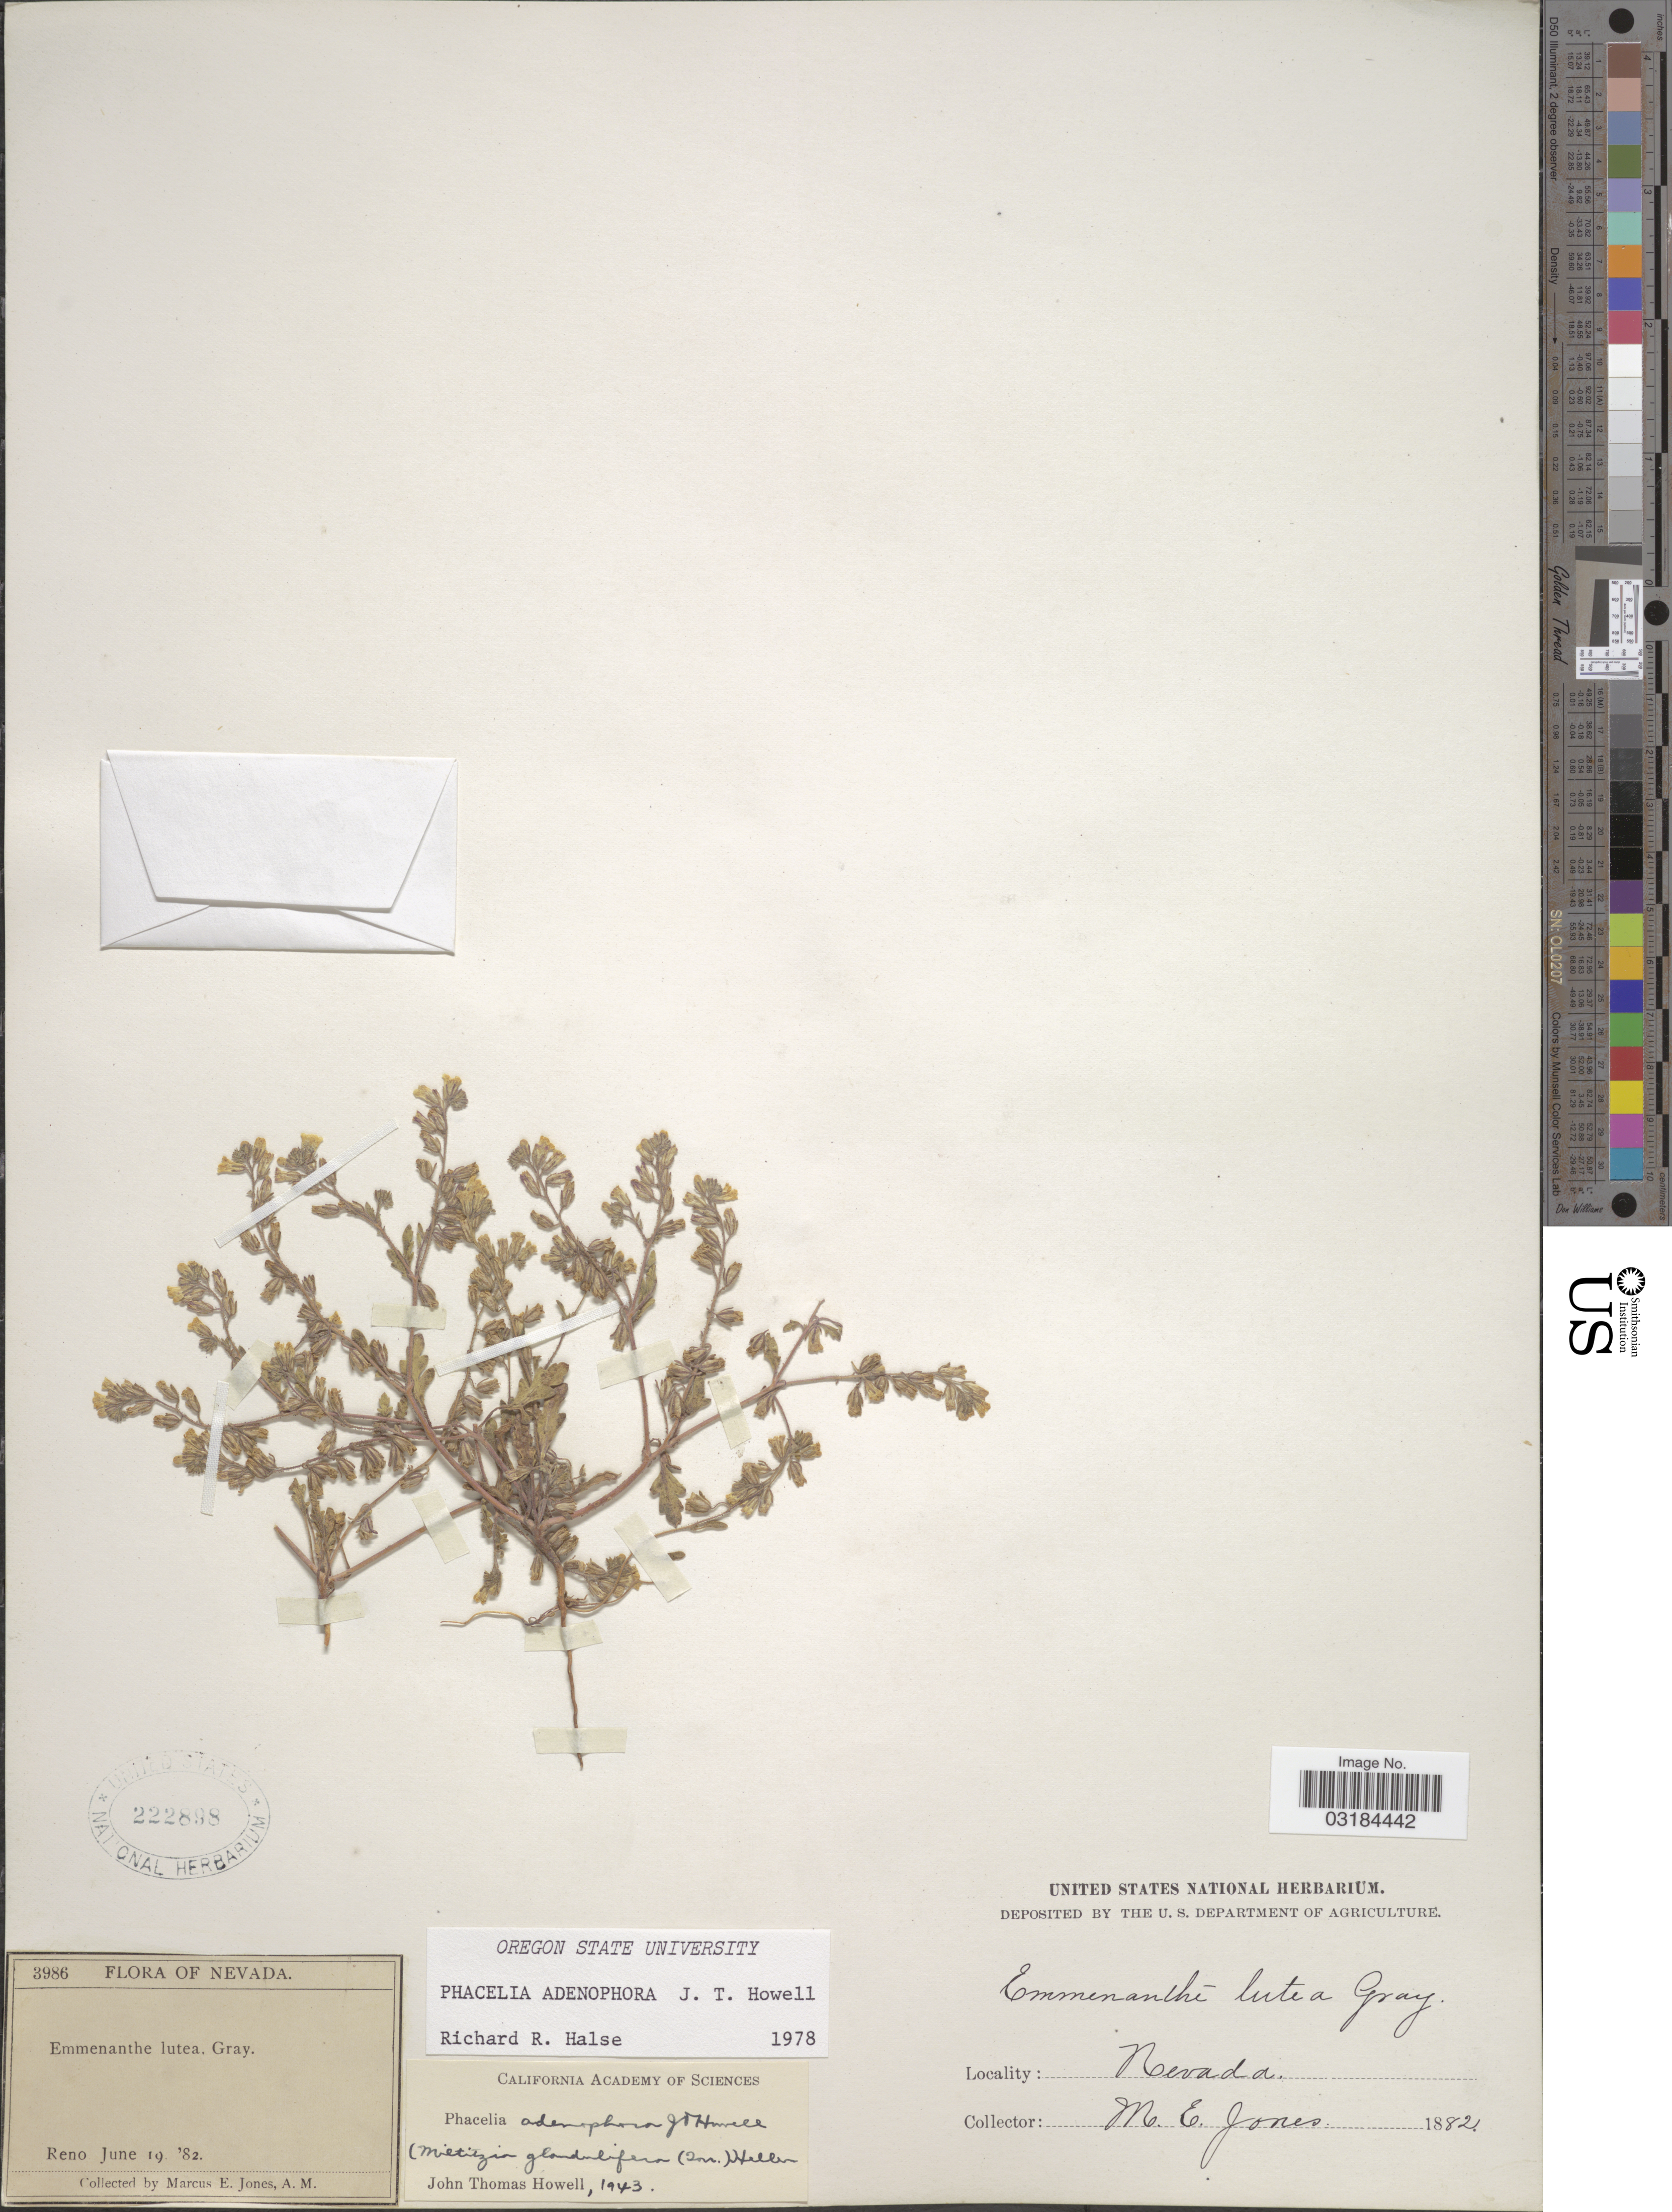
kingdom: Plantae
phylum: Tracheophyta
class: Magnoliopsida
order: Boraginales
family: Hydrophyllaceae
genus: Phacelia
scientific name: Phacelia adenophora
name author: J.T. Howell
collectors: M. E. Jones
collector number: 3986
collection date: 1882-06-19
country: United States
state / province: Nevada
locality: Reno.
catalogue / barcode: US 222898